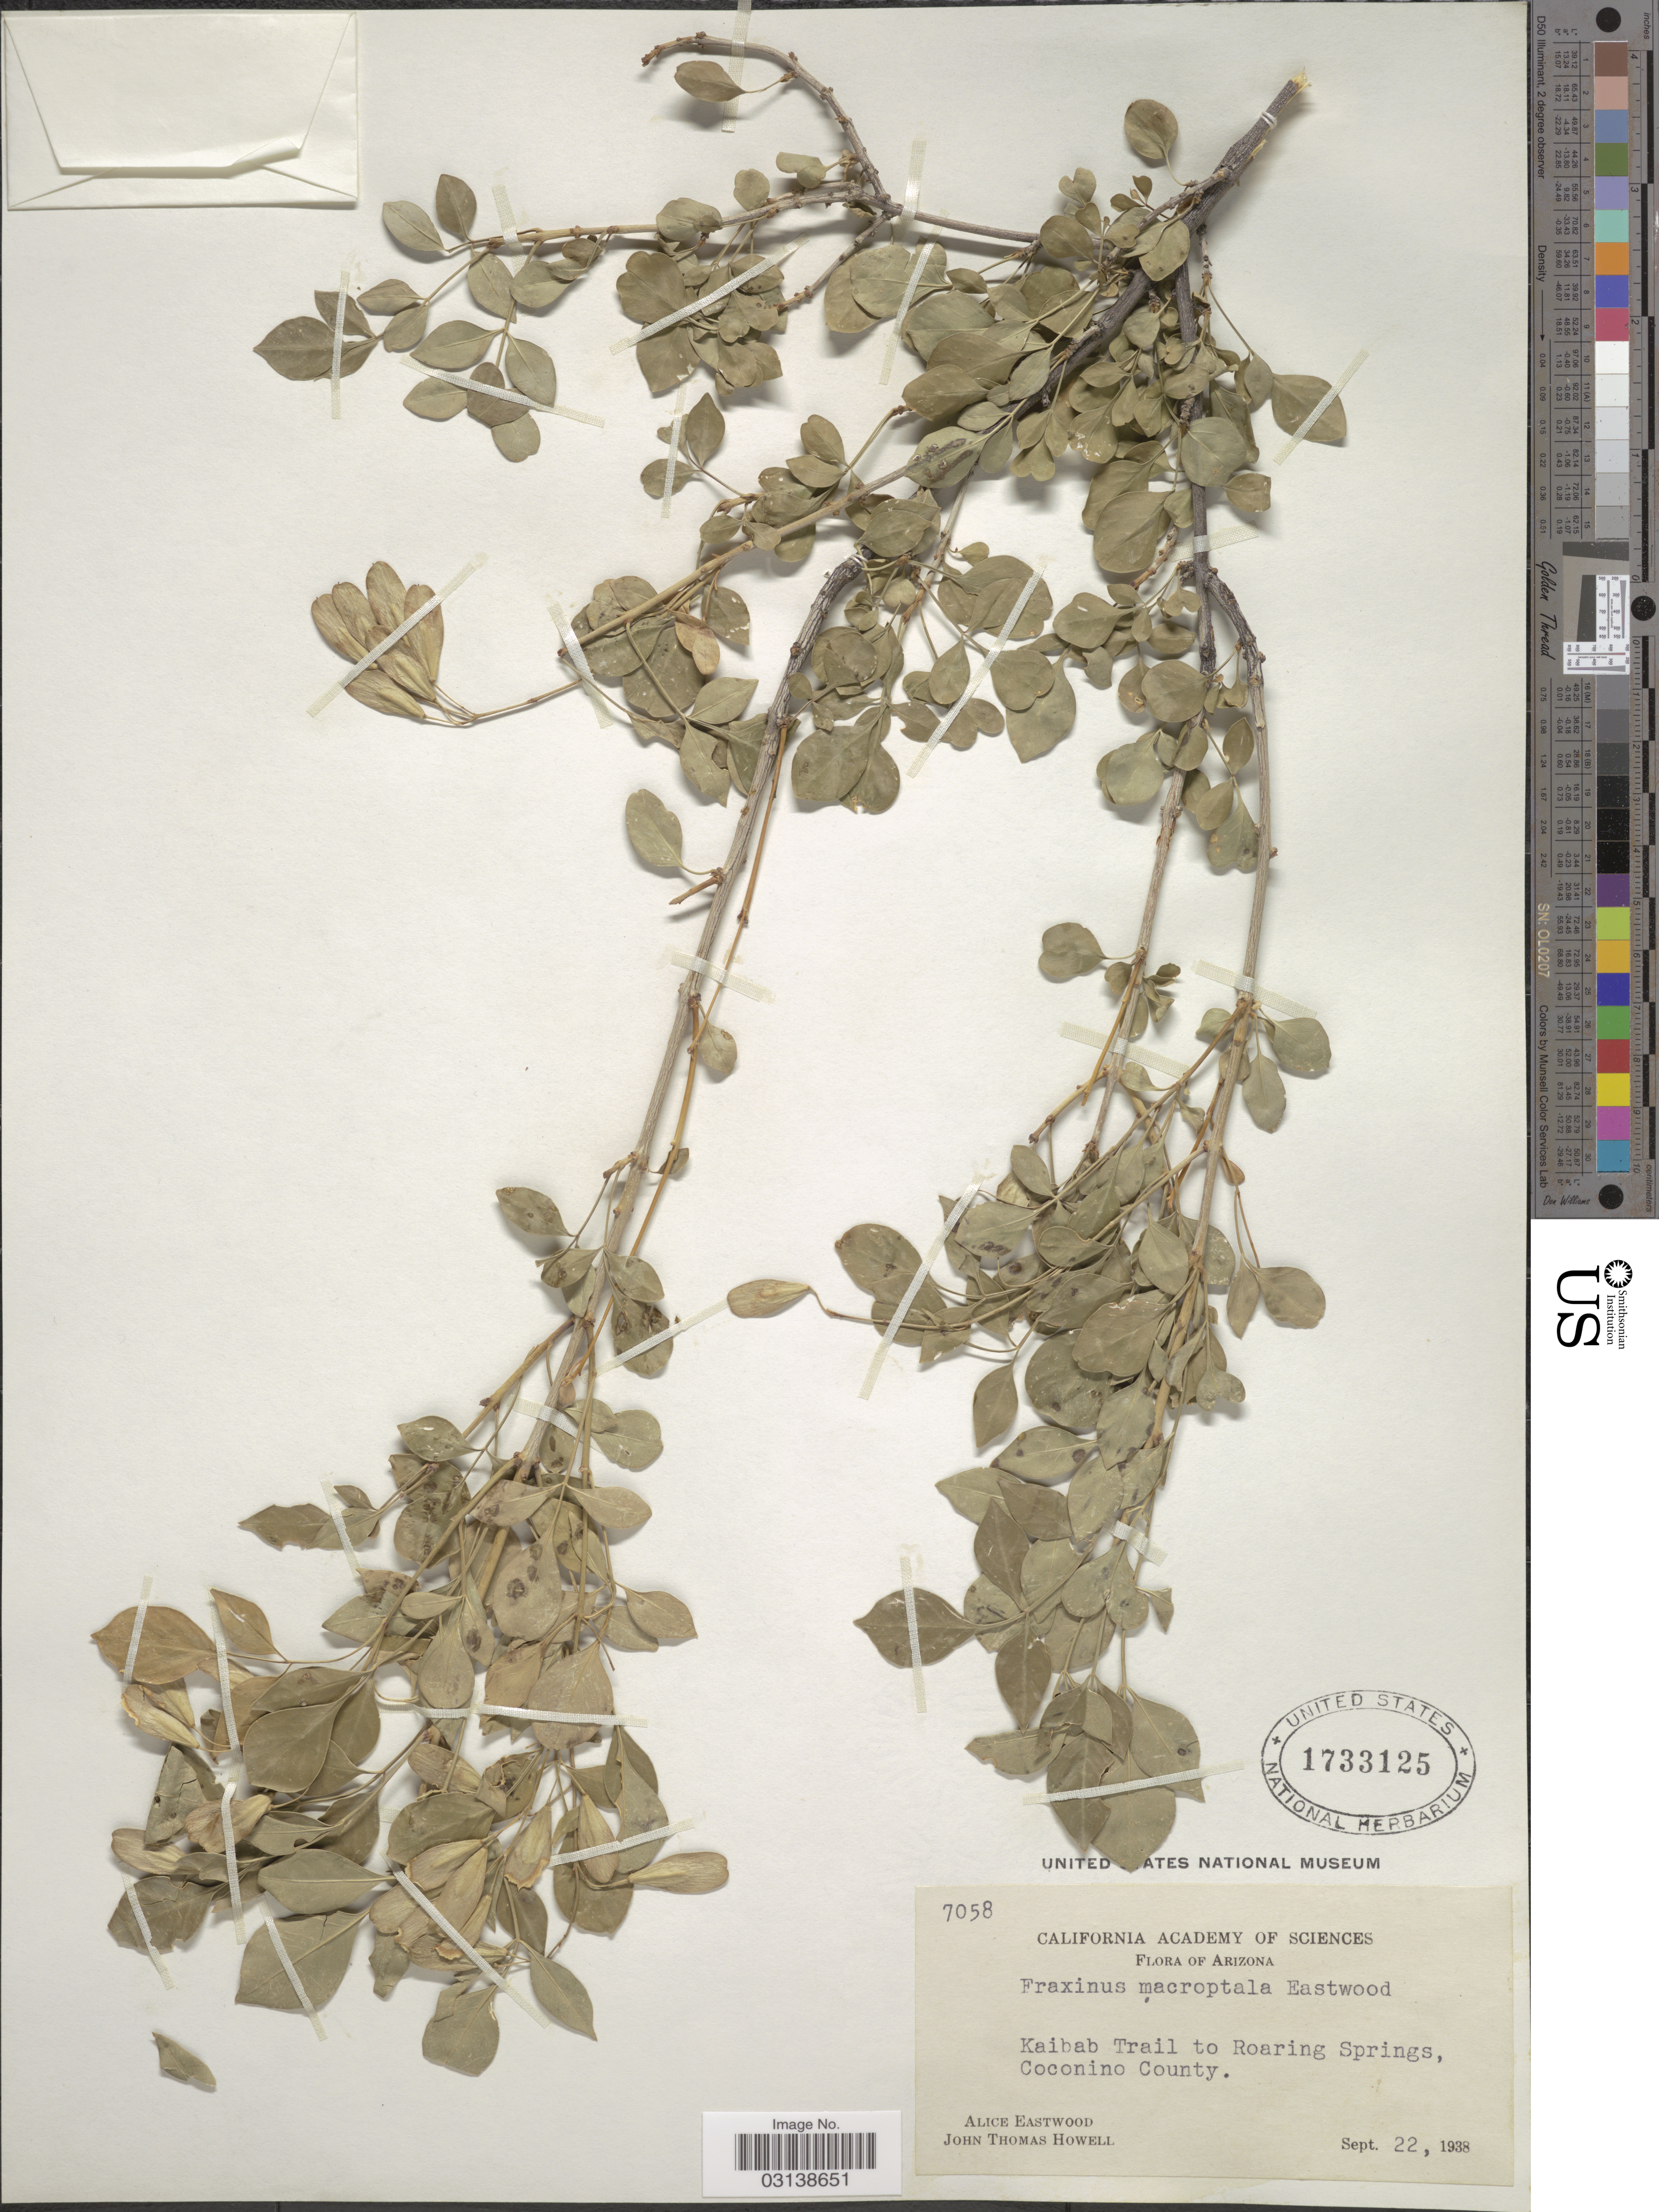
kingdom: Plantae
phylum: Tracheophyta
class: Magnoliopsida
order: Lamiales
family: Oleaceae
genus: Fraxinus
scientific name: Fraxinus cuspidata var. macropetala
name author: (Eastw.) Rehder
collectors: A. Eastwood & J. T. Howell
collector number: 7058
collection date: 1938-09-22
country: United States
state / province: Arizona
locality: Kaibab Trail to Roaring Springs, Coconino County.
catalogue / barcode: US 1733125